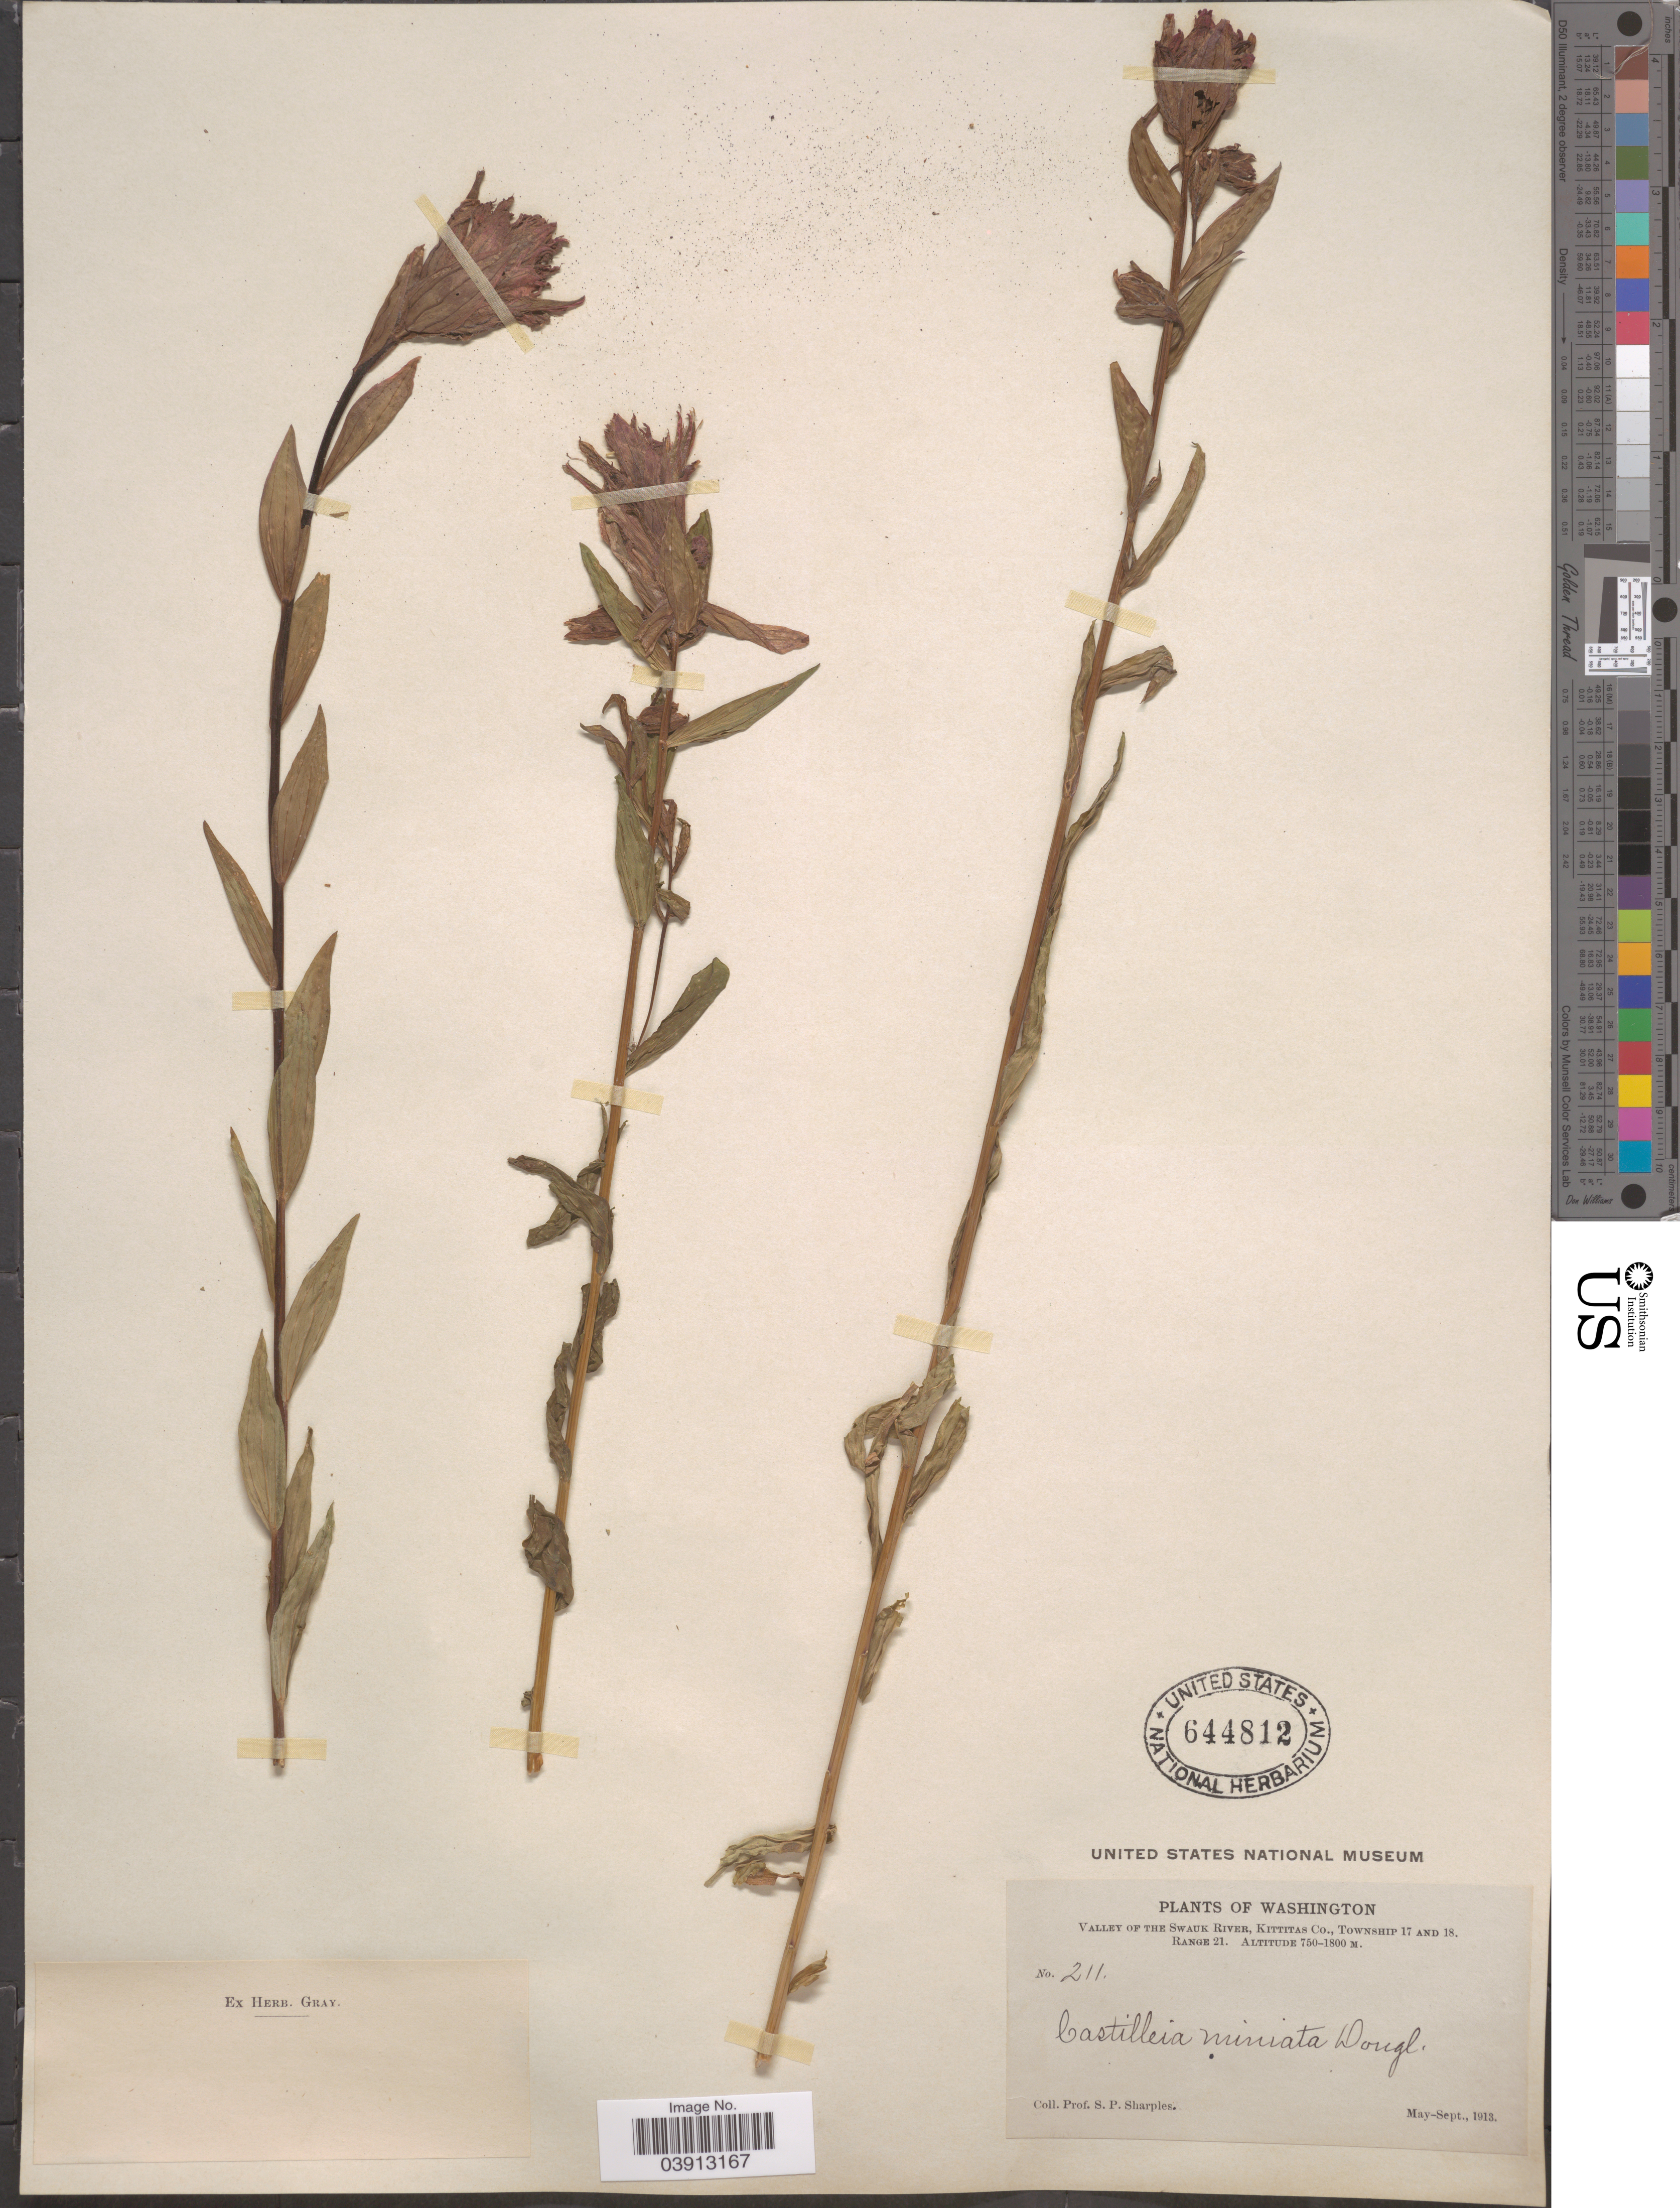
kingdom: Plantae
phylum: Tracheophyta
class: Magnoliopsida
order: Lamiales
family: Orobanchaceae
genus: Castilleja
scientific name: Castilleja miniata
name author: Douglas ex Hook.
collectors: S. Sharples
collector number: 211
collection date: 1913-05/1913-09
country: United States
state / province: Washington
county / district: Kittitas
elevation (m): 750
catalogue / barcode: US 644812